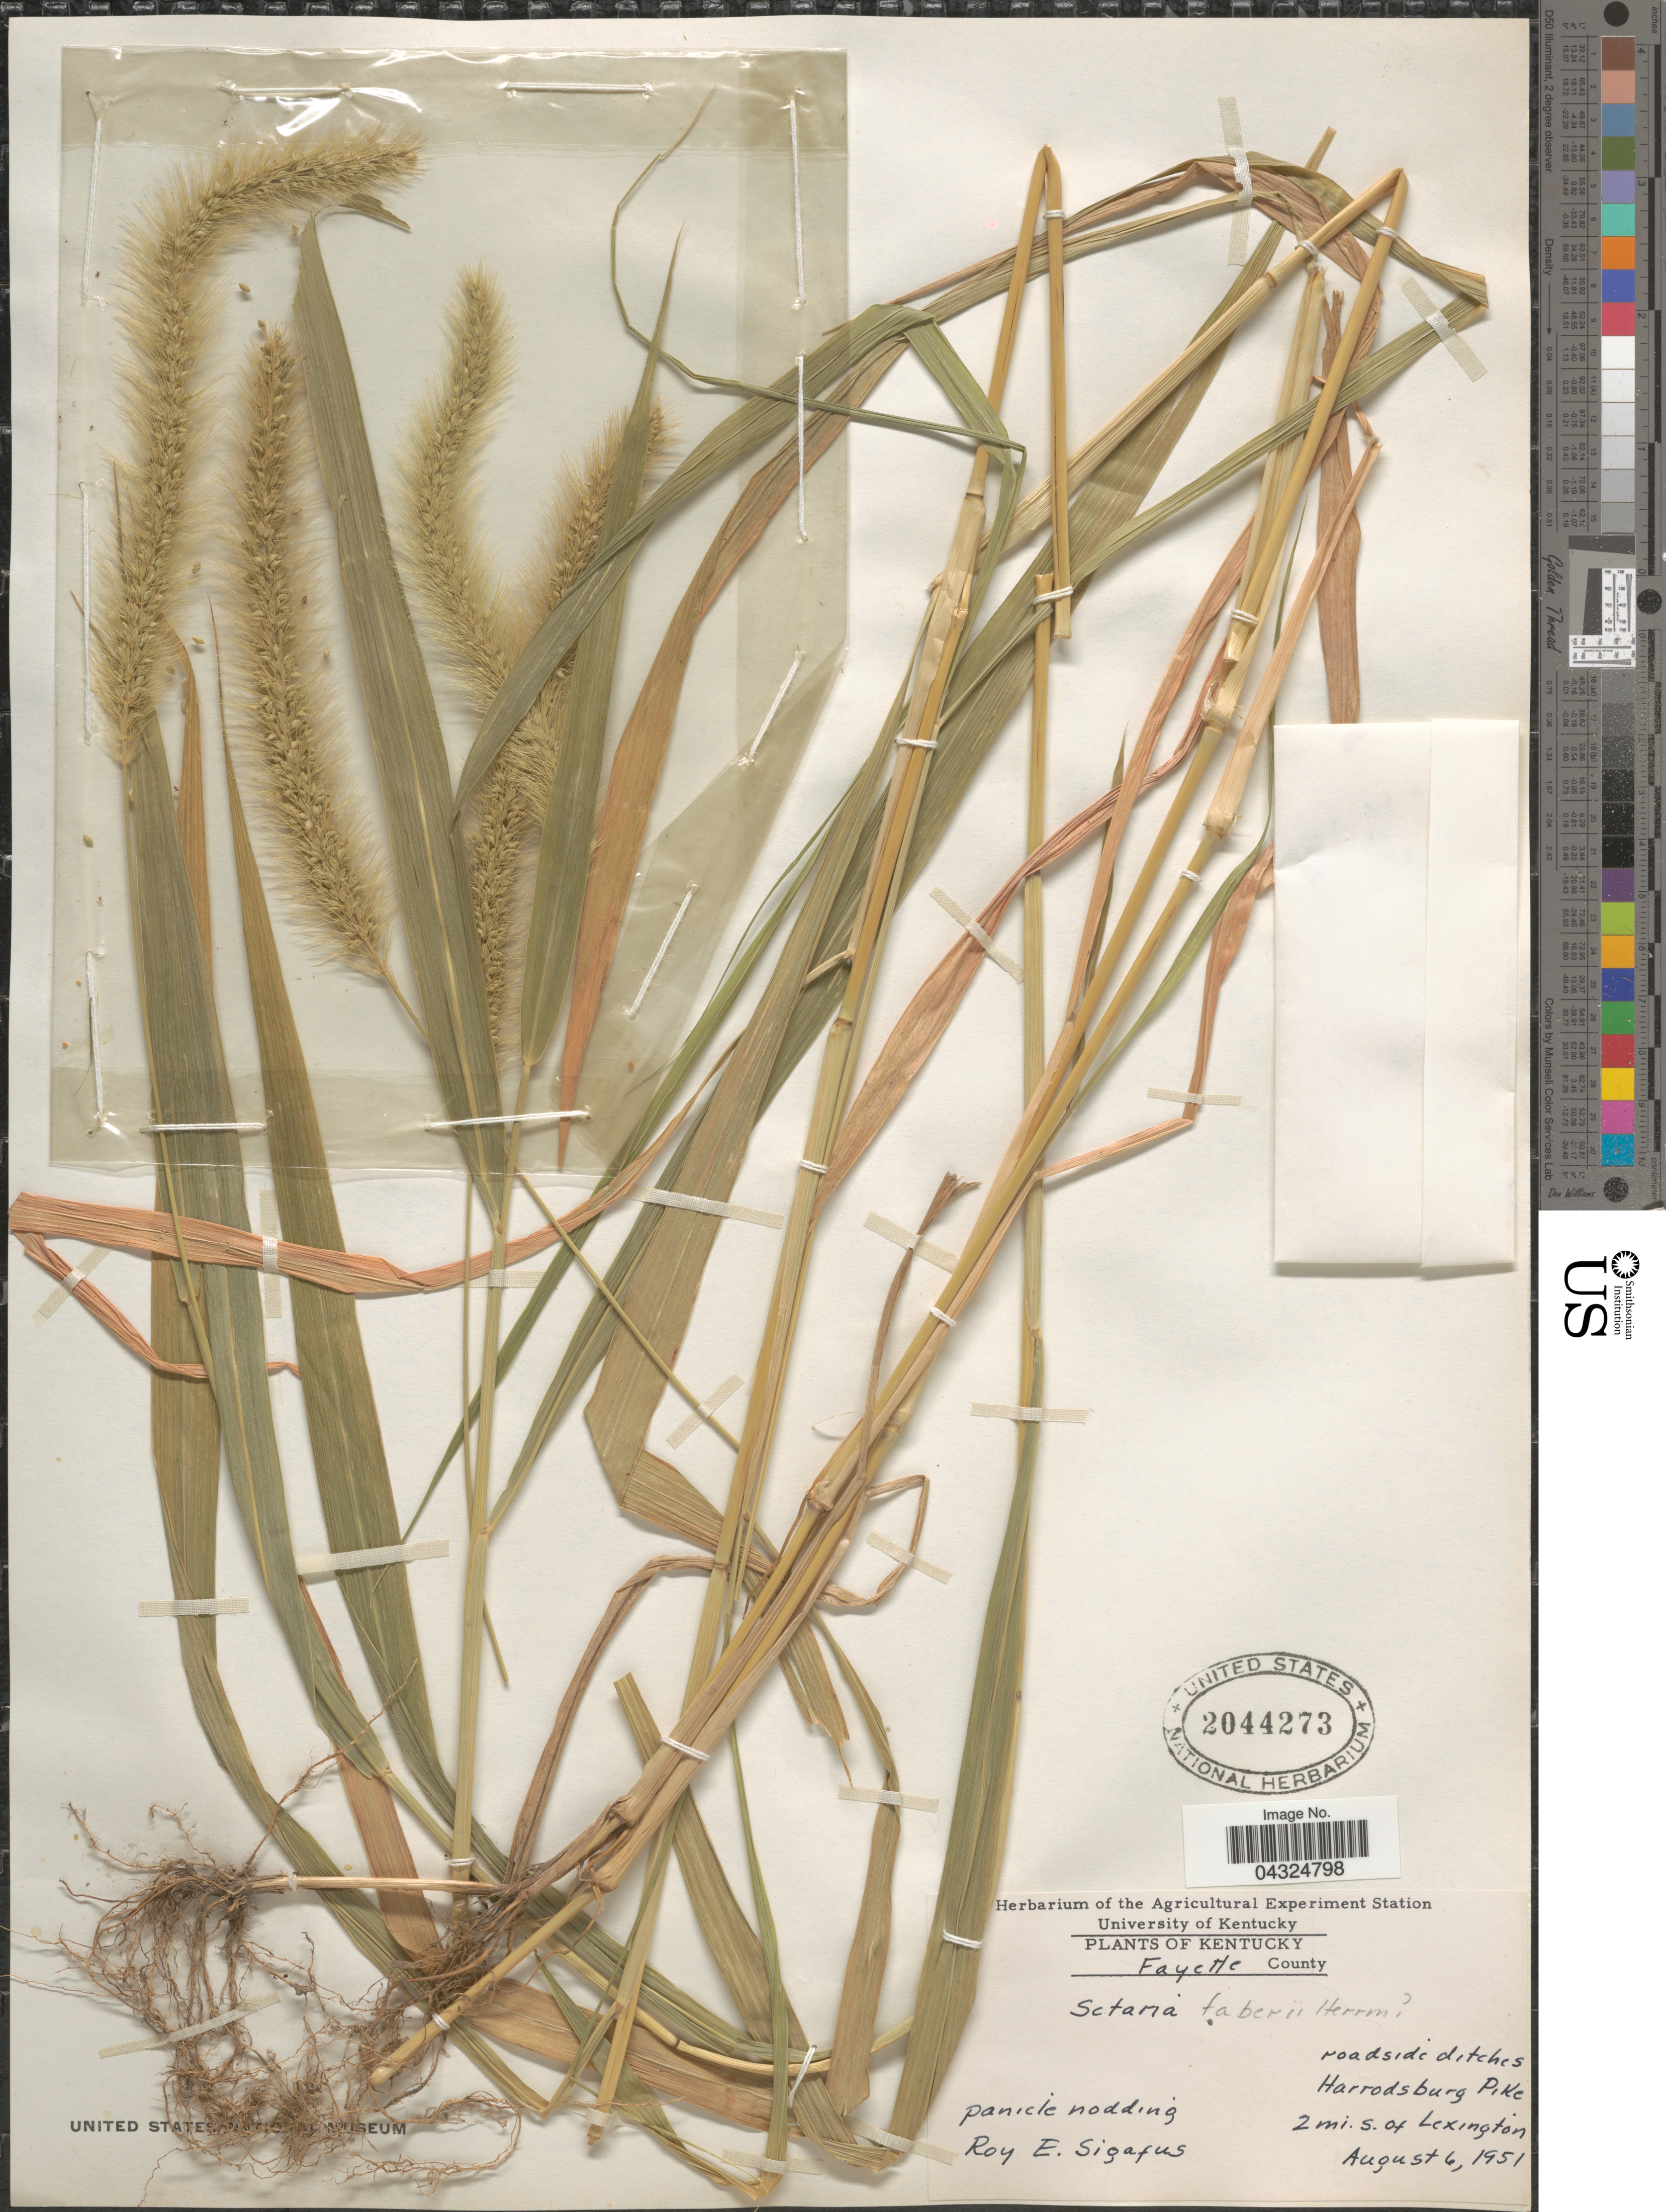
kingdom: Plantae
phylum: Tracheophyta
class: Liliopsida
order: Poales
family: Poaceae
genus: Setaria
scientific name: Setaria faberi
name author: R.A.W. Herrm.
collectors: R. Sigafus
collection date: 1951-08-06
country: United States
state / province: Kentucky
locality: Fayette County. Roadside ditches. Harrodsburg Pike. 2 mi. s. of Lexington.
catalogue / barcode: US 2044273